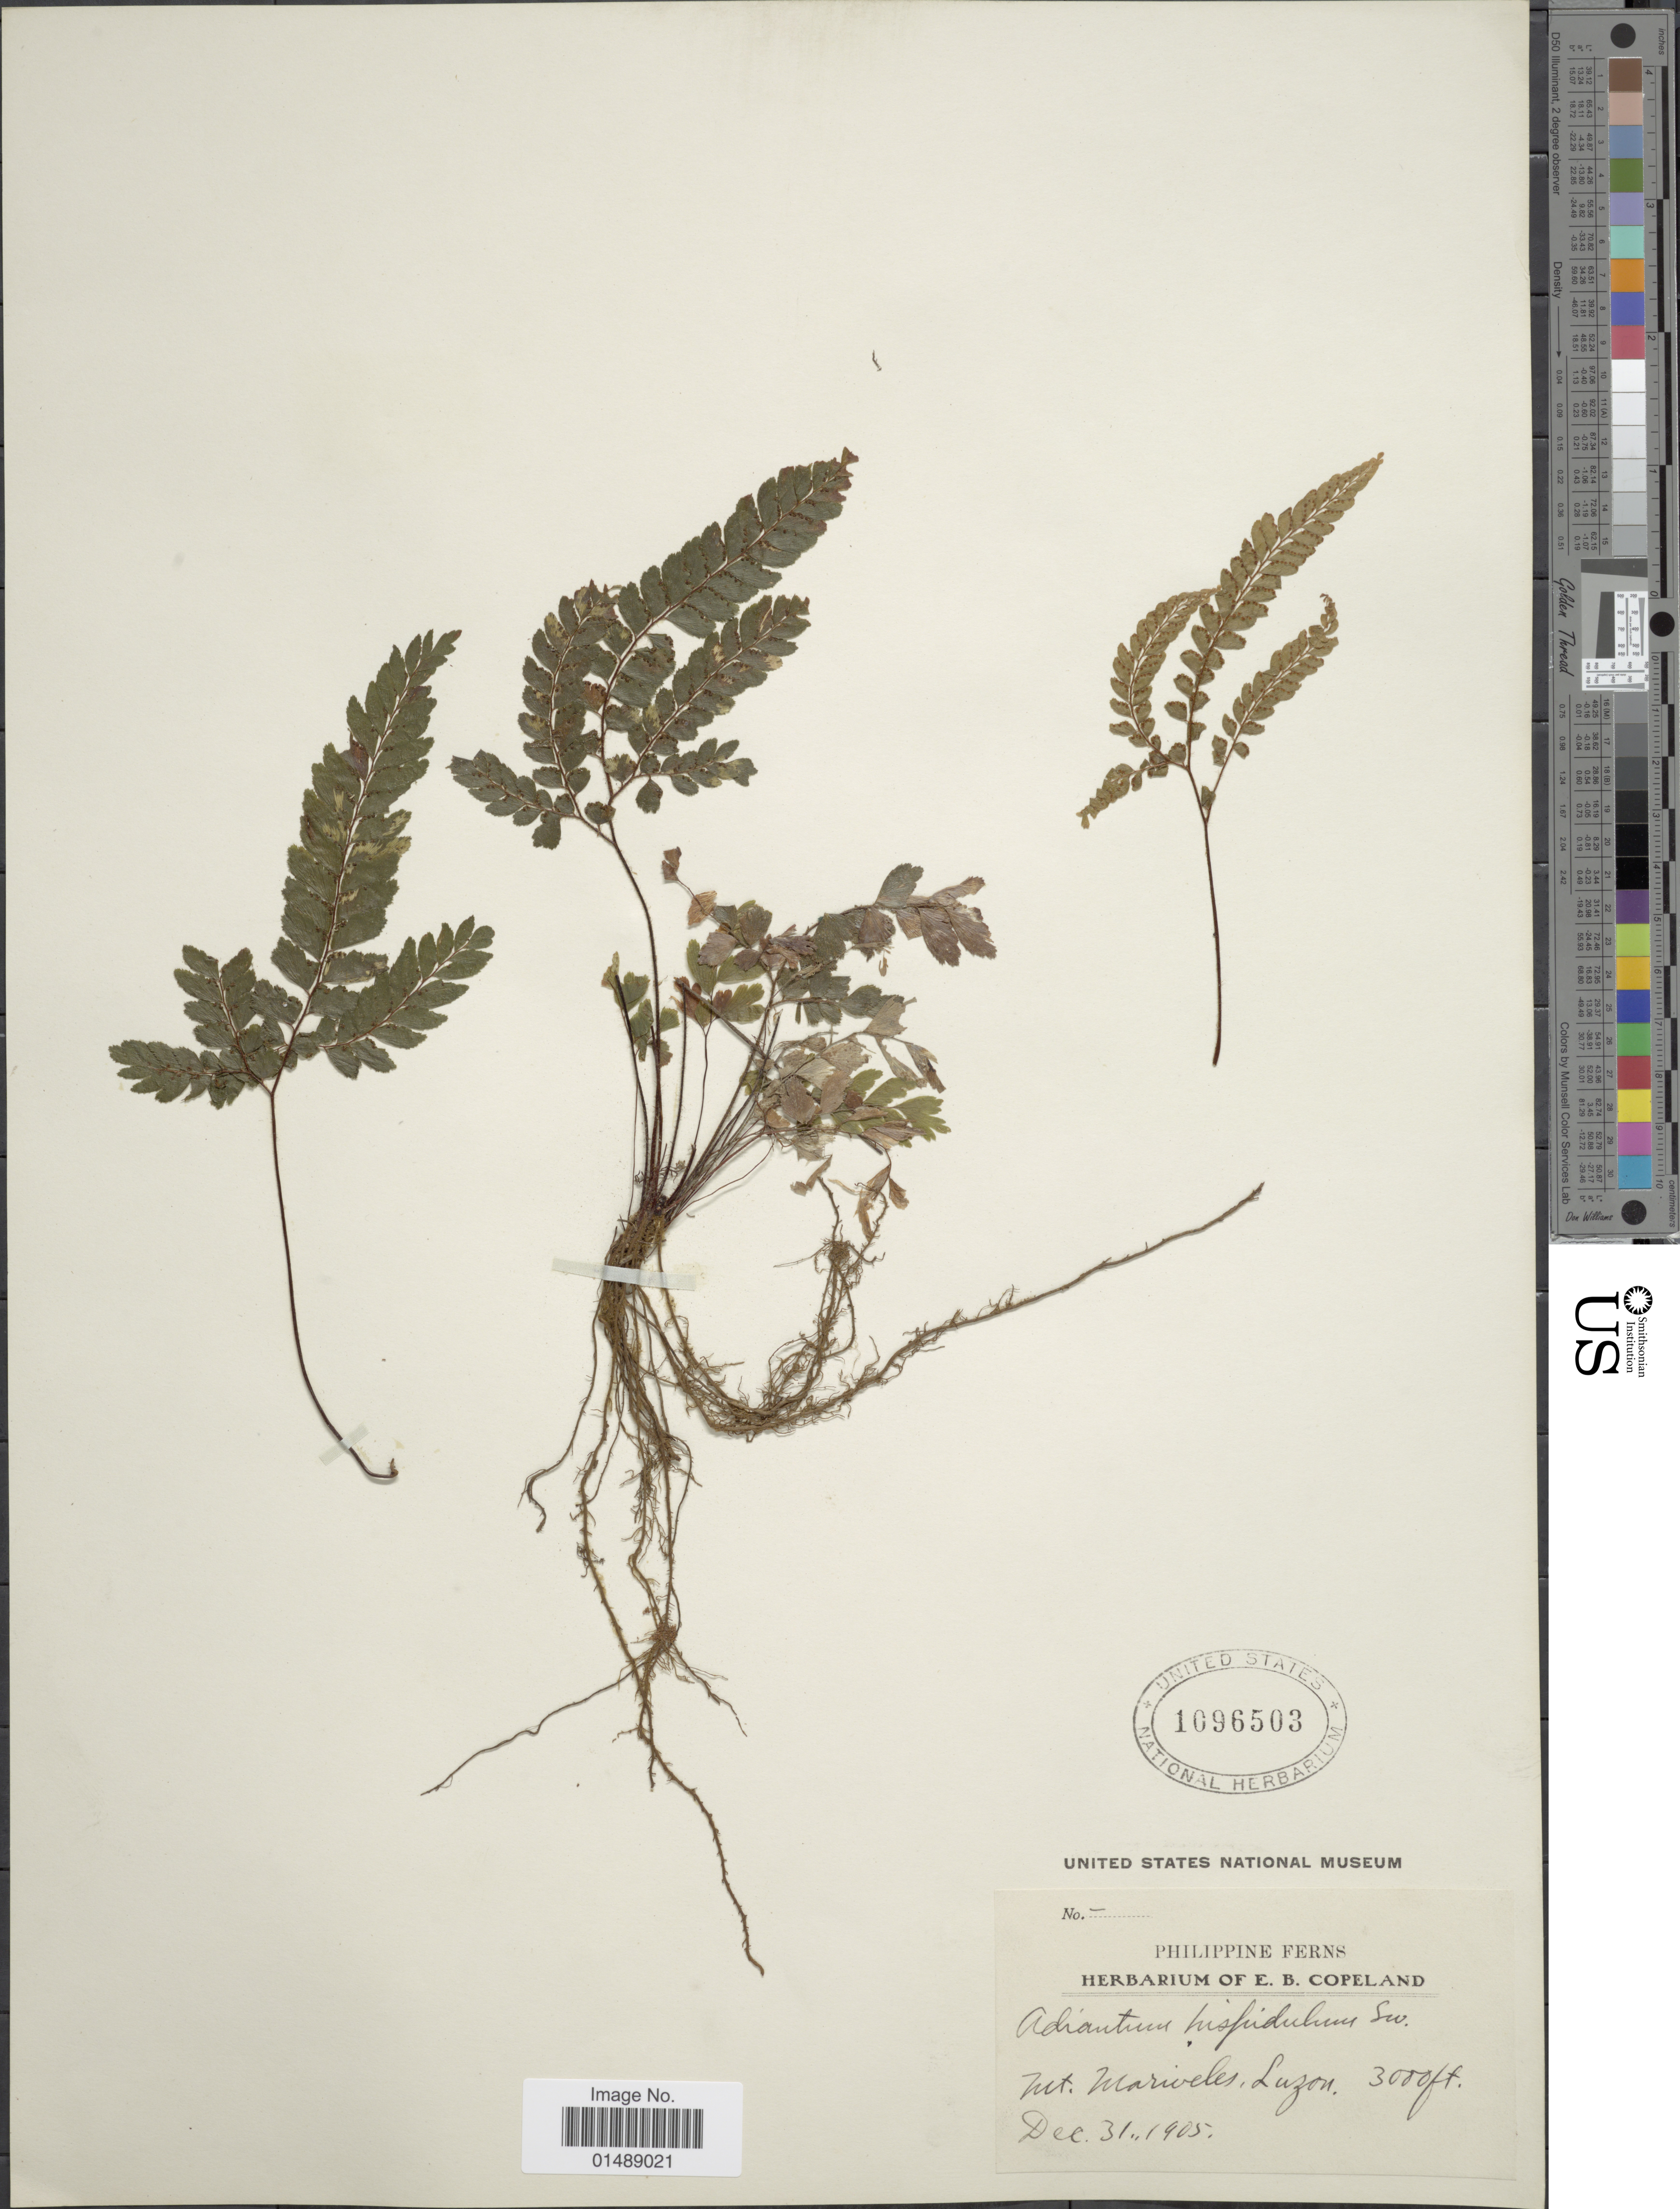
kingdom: Plantae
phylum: Tracheophyta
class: Polypodiopsida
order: Polypodiales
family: Pteridaceae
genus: Adiantum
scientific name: Adiantum hispidulum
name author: Sw.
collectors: E. Copleand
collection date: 1905-12-31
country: Philippines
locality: Mt. Mariveles, Luzon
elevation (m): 914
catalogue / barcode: US 1096503